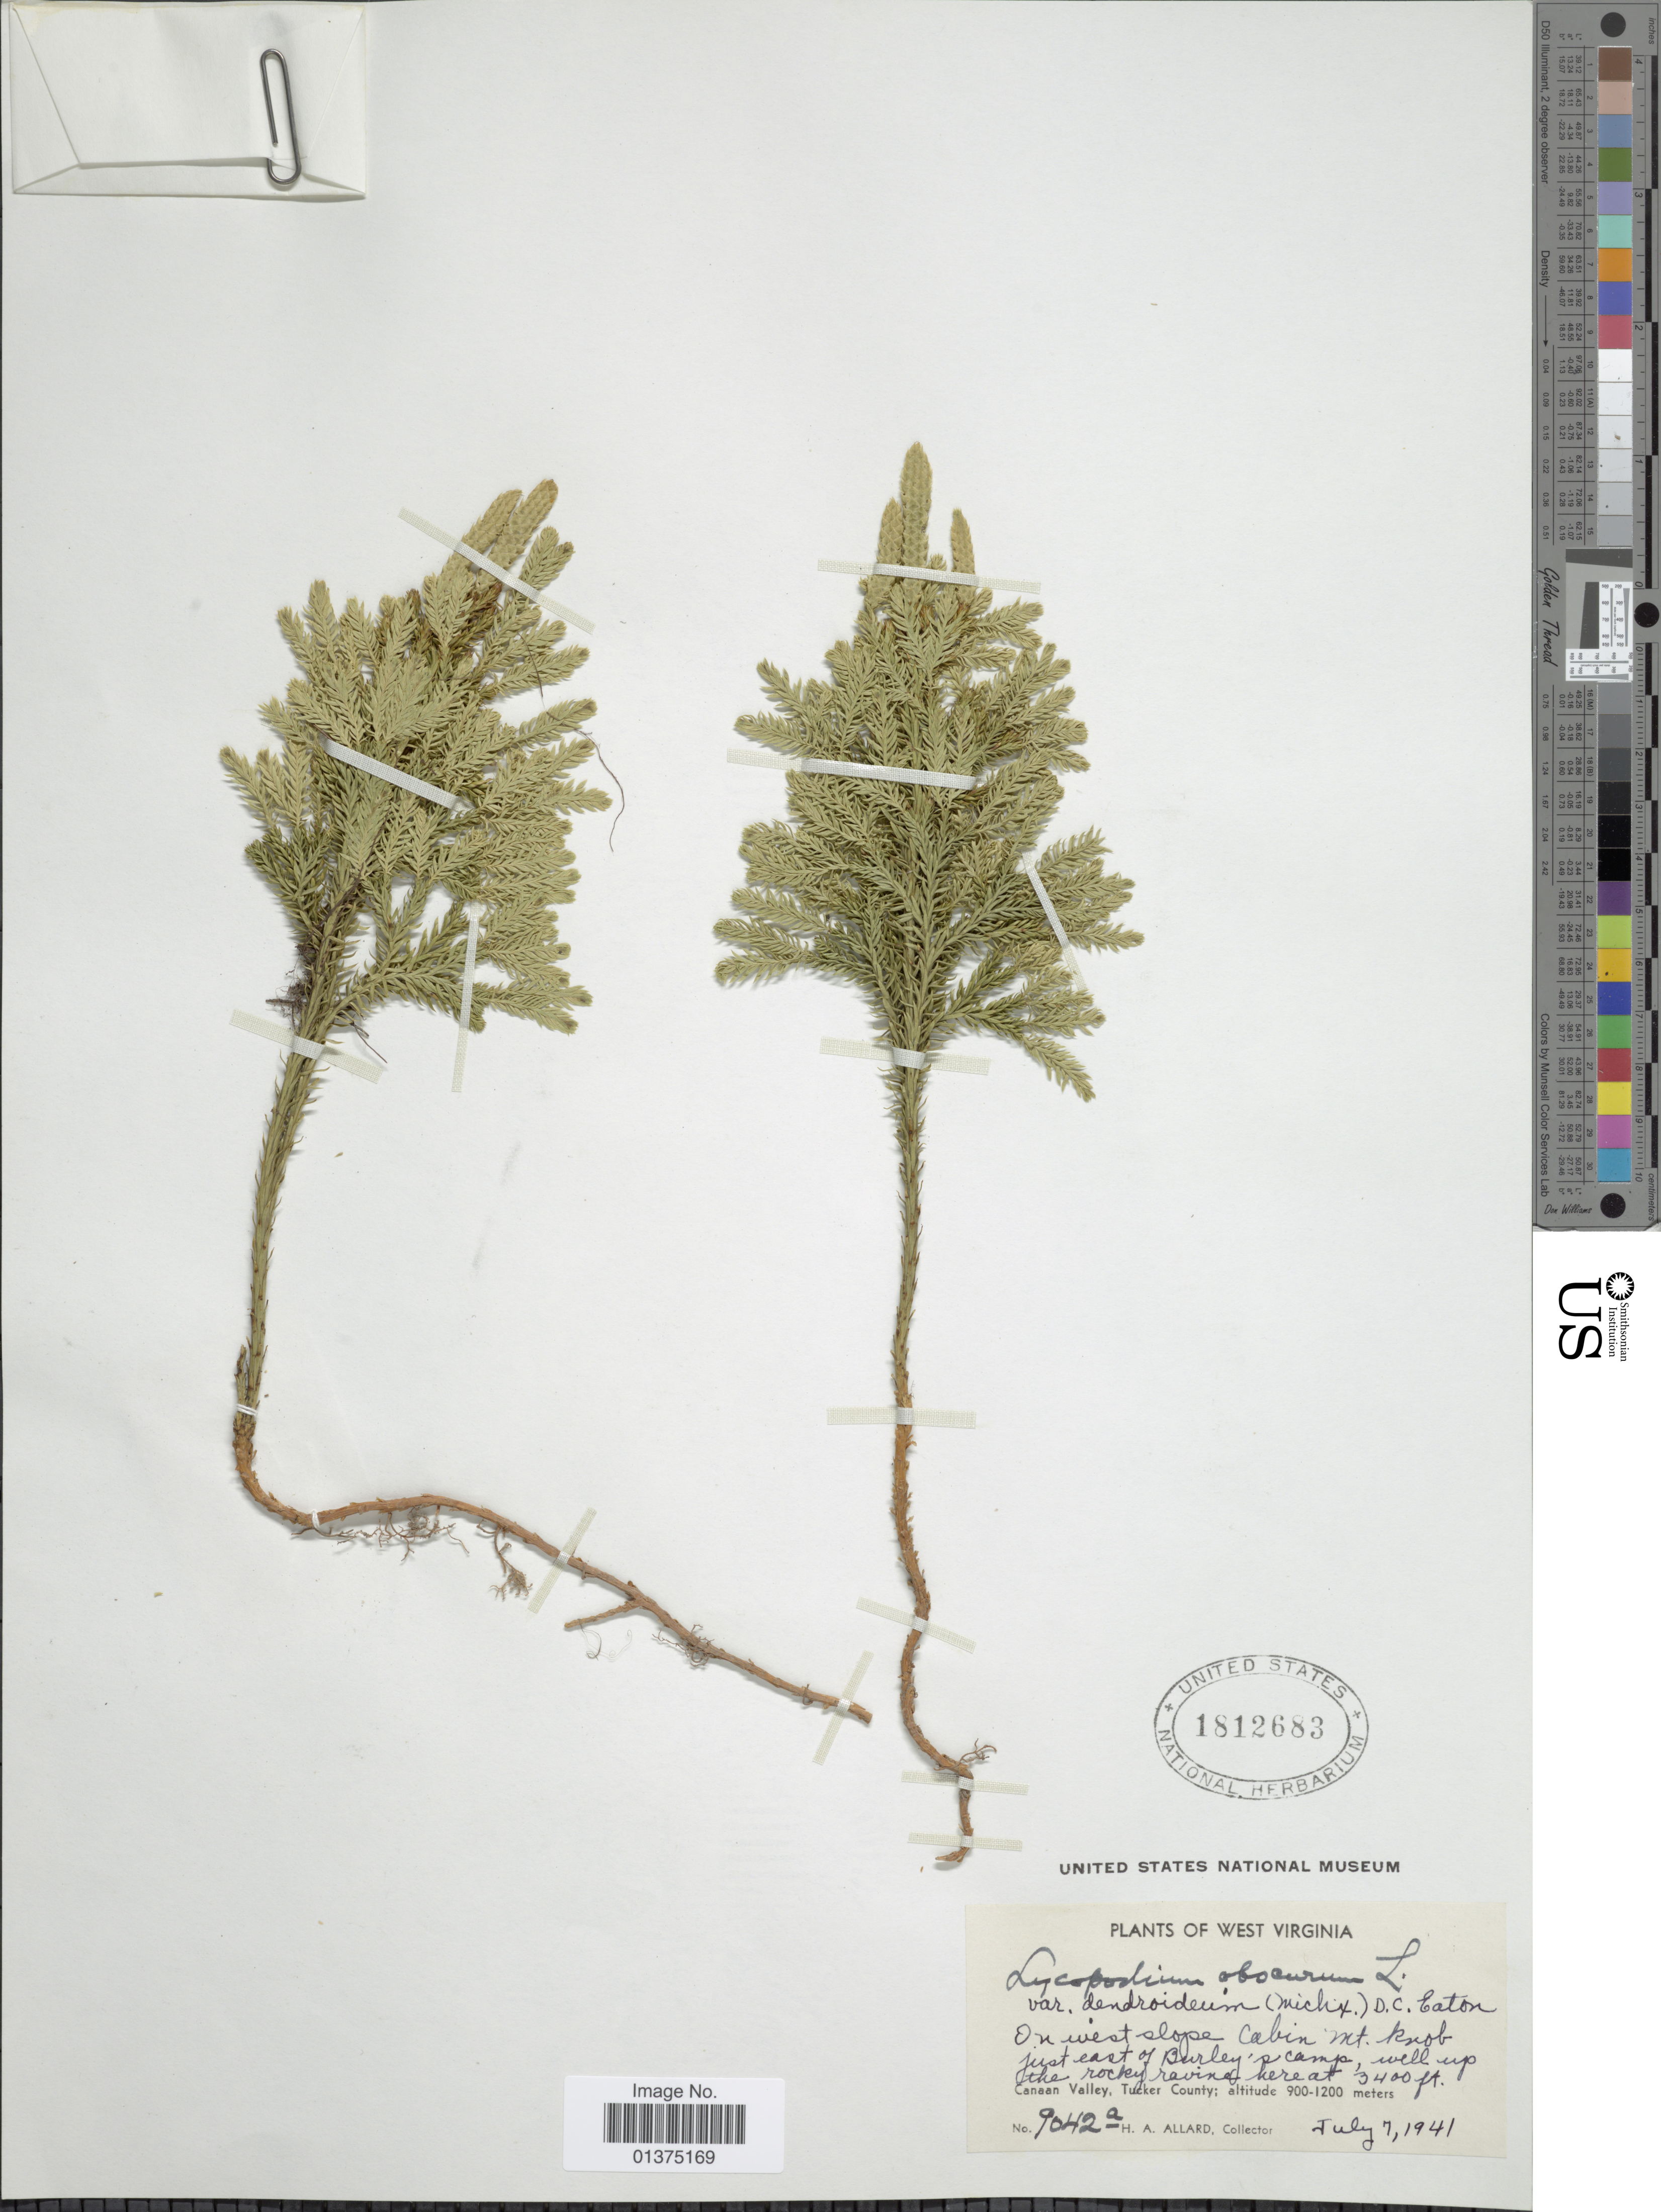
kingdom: Plantae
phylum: Tracheophyta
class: Lycopodiopsida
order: Lycopodiales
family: Lycopodiaceae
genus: Dendrolycopodium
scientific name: Dendrolycopodium dendroideum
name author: (Michx.) A. Haines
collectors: H. A. Allard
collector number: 9042a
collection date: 1941-07-07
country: United States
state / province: West Virginia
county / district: Tucker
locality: On west slope Cabin Mt Knob just East Burley's camp, well up the rocky ravins here at 3400ft, Canaan Valley, Tucker County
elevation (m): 900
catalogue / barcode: US 1812683